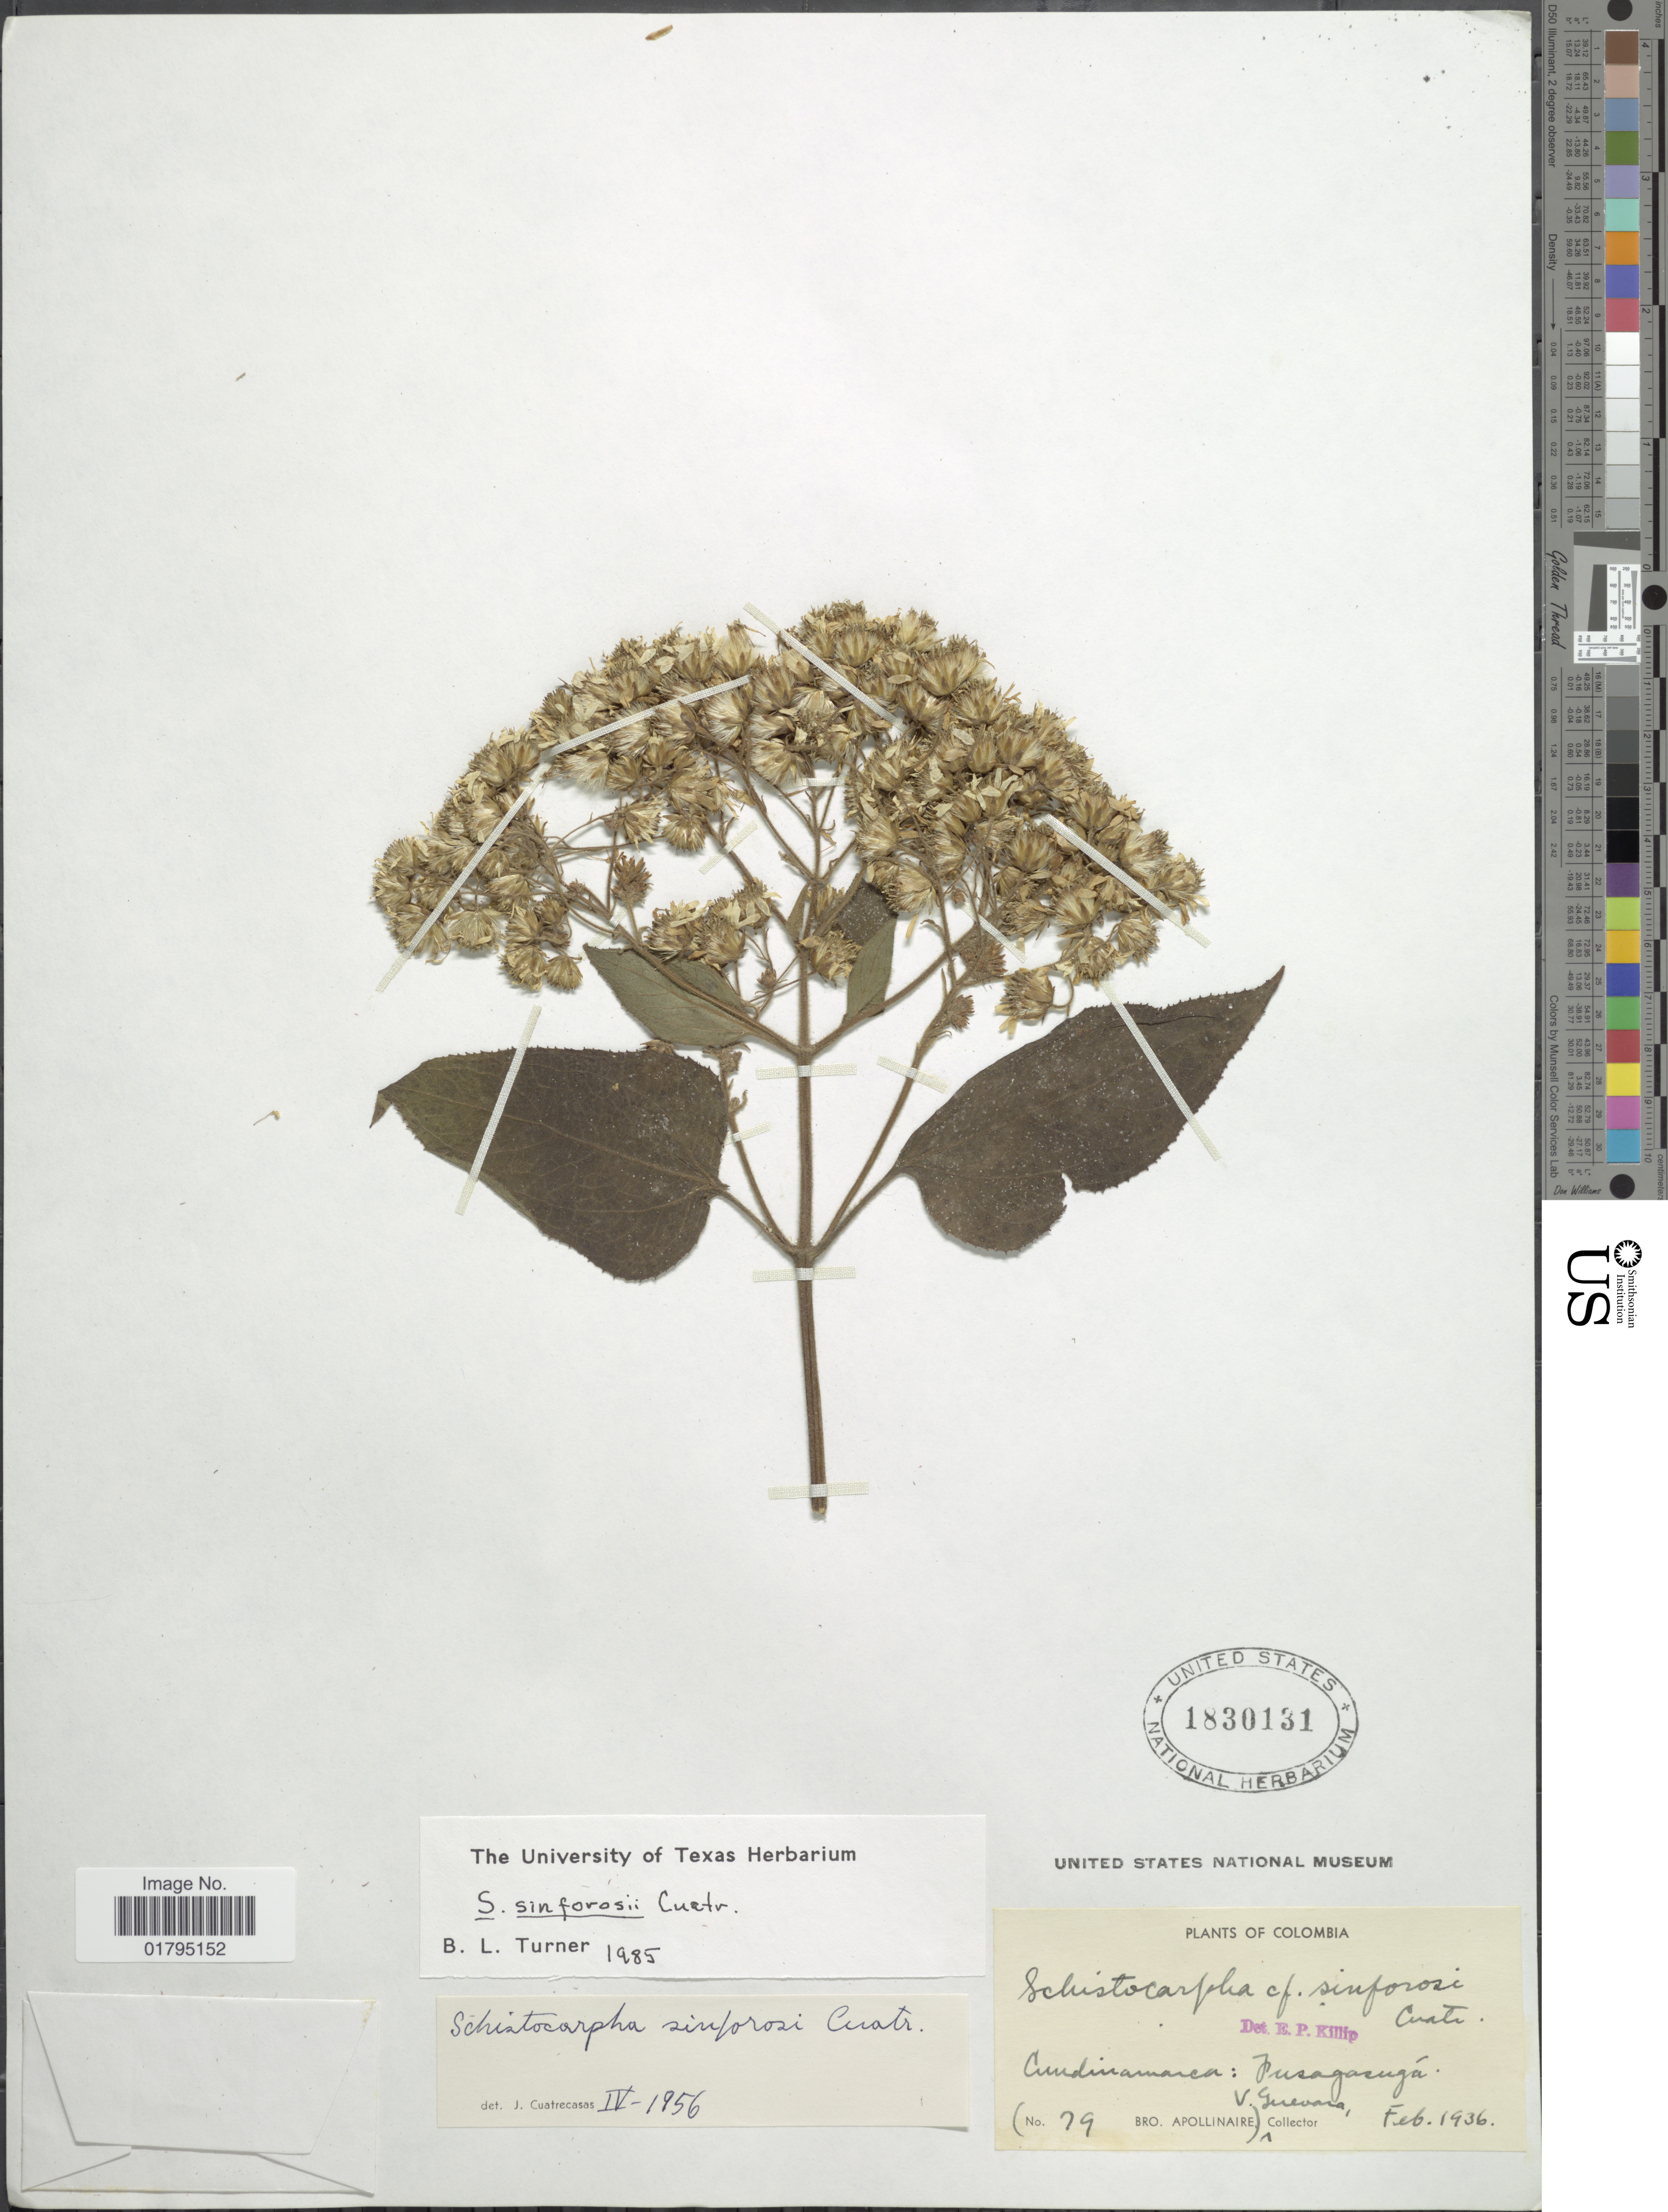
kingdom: Plantae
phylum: Tracheophyta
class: Magnoliopsida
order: Asterales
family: Asteraceae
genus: Schistocarpha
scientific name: Schistocarpha sinforosii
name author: Cuatrec.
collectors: Bro. Apollinaire & V. Guevara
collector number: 79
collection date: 1936-02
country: Colombia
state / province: Cundinamarca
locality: Cundinamarca: Fusagasuga.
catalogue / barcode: US 1830131